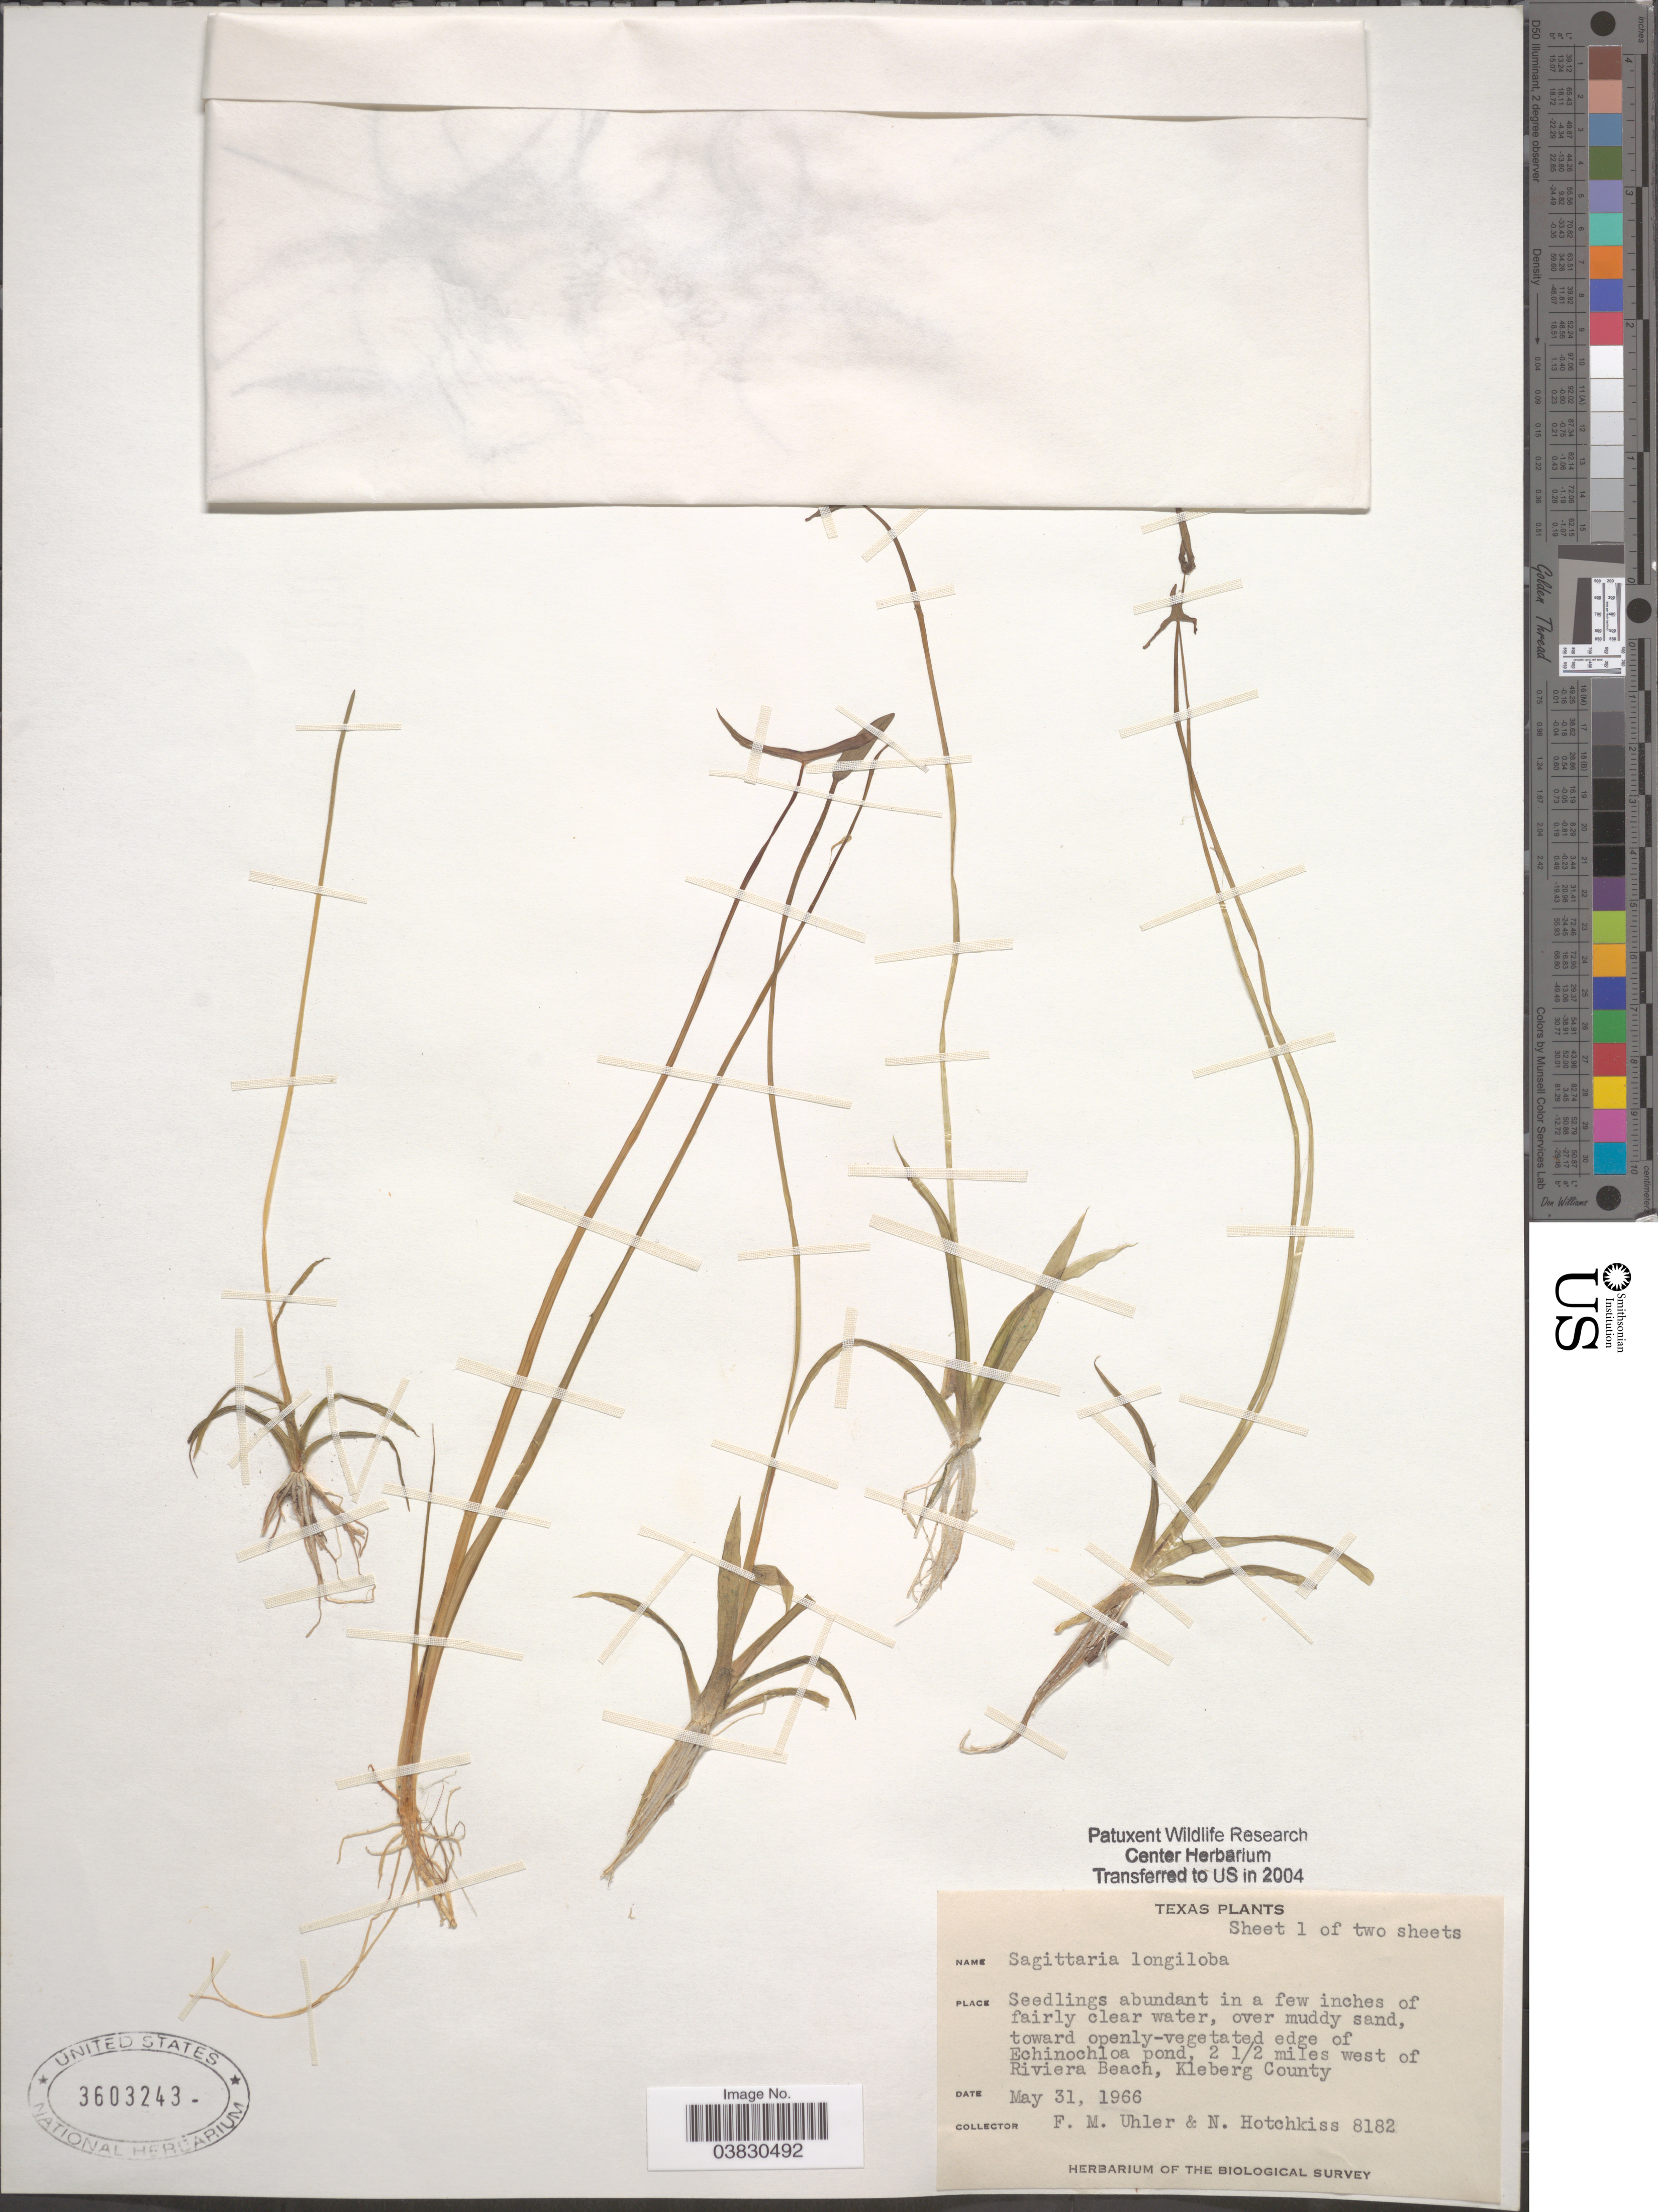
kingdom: Plantae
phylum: Tracheophyta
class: Liliopsida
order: Alismatales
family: Alismataceae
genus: Sagittaria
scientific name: Sagittaria longiloba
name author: Engelm. ex J.G. Sm.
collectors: F. M. Uhler & N. Hotchkiss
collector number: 8182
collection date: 1966-05-31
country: United States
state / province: Texas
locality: Echinochloa pond, 2 ½ miles west of Riviera Beach, Kleberg County.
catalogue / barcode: US 3603243